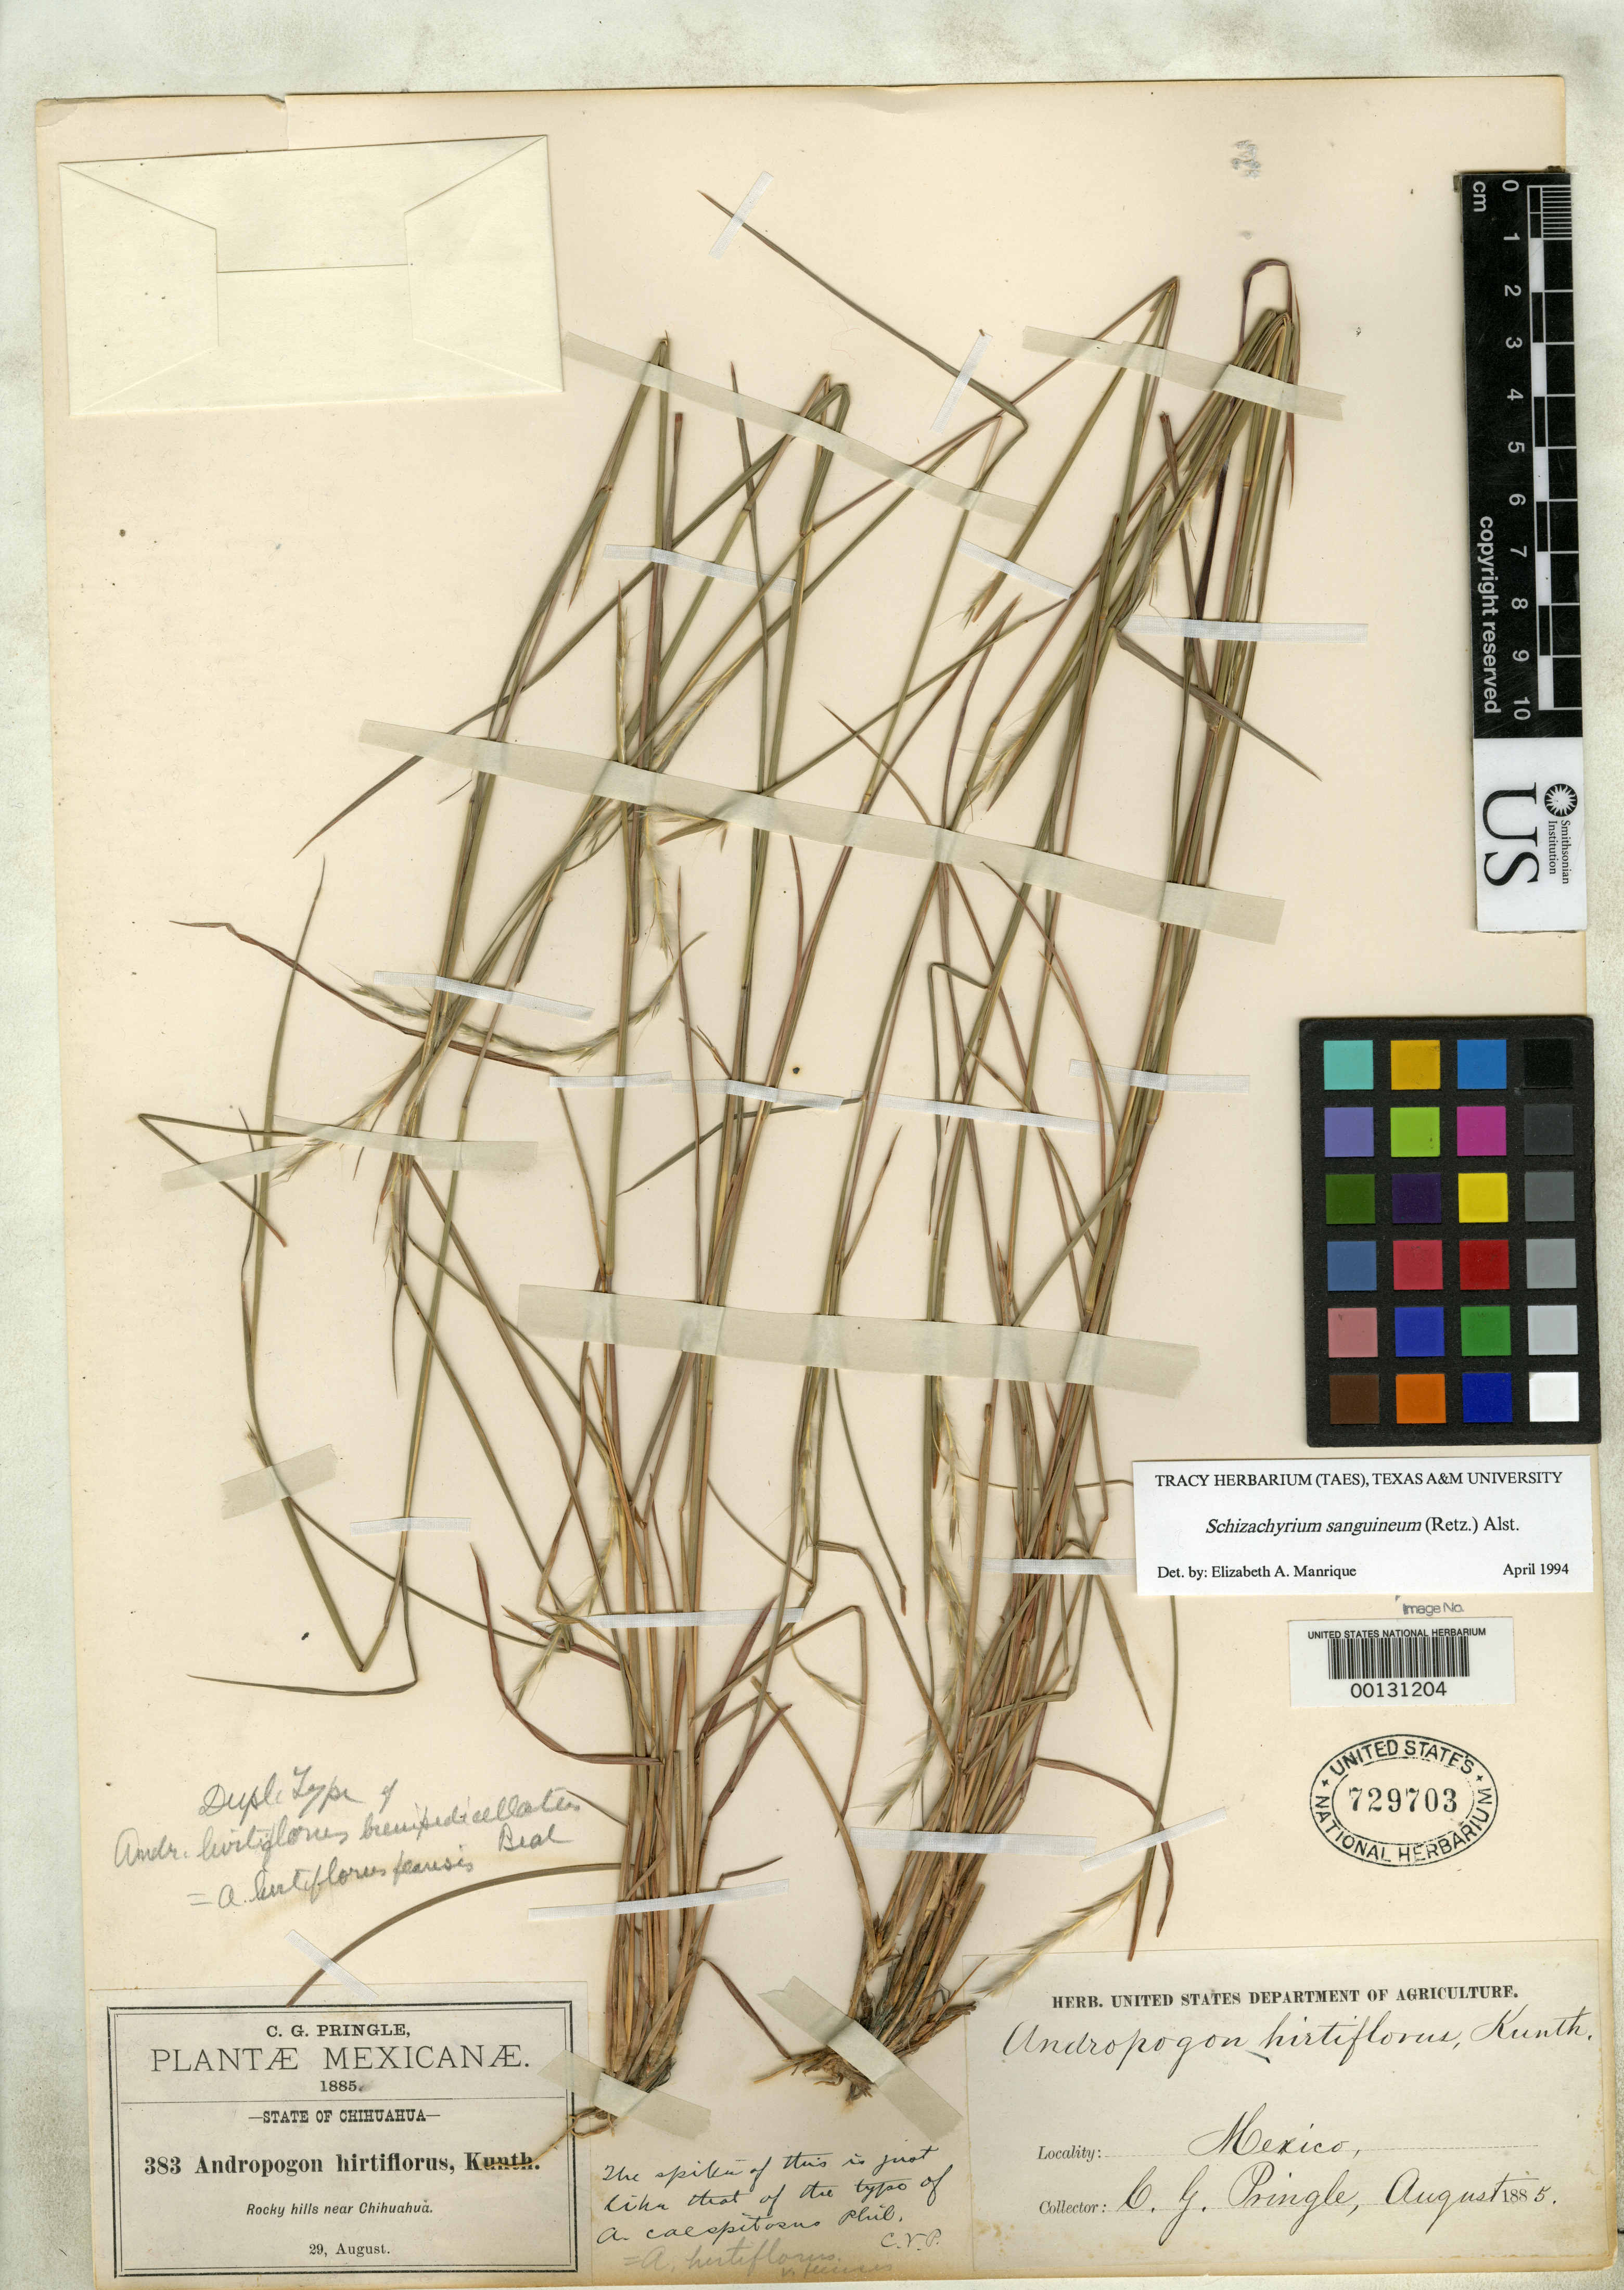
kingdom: Plantae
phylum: Tracheophyta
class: Liliopsida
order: Poales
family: Poaceae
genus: Andropogon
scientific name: Andropogon hirtiflorus var. brevipedicellatus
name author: W.J. Beal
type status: Isotype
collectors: C. G. Pringle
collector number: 383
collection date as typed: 29 Aug 1885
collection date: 1885-08-29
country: Mexico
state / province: Chihuahua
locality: Rocky hills near Chihuahua.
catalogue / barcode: US 729703